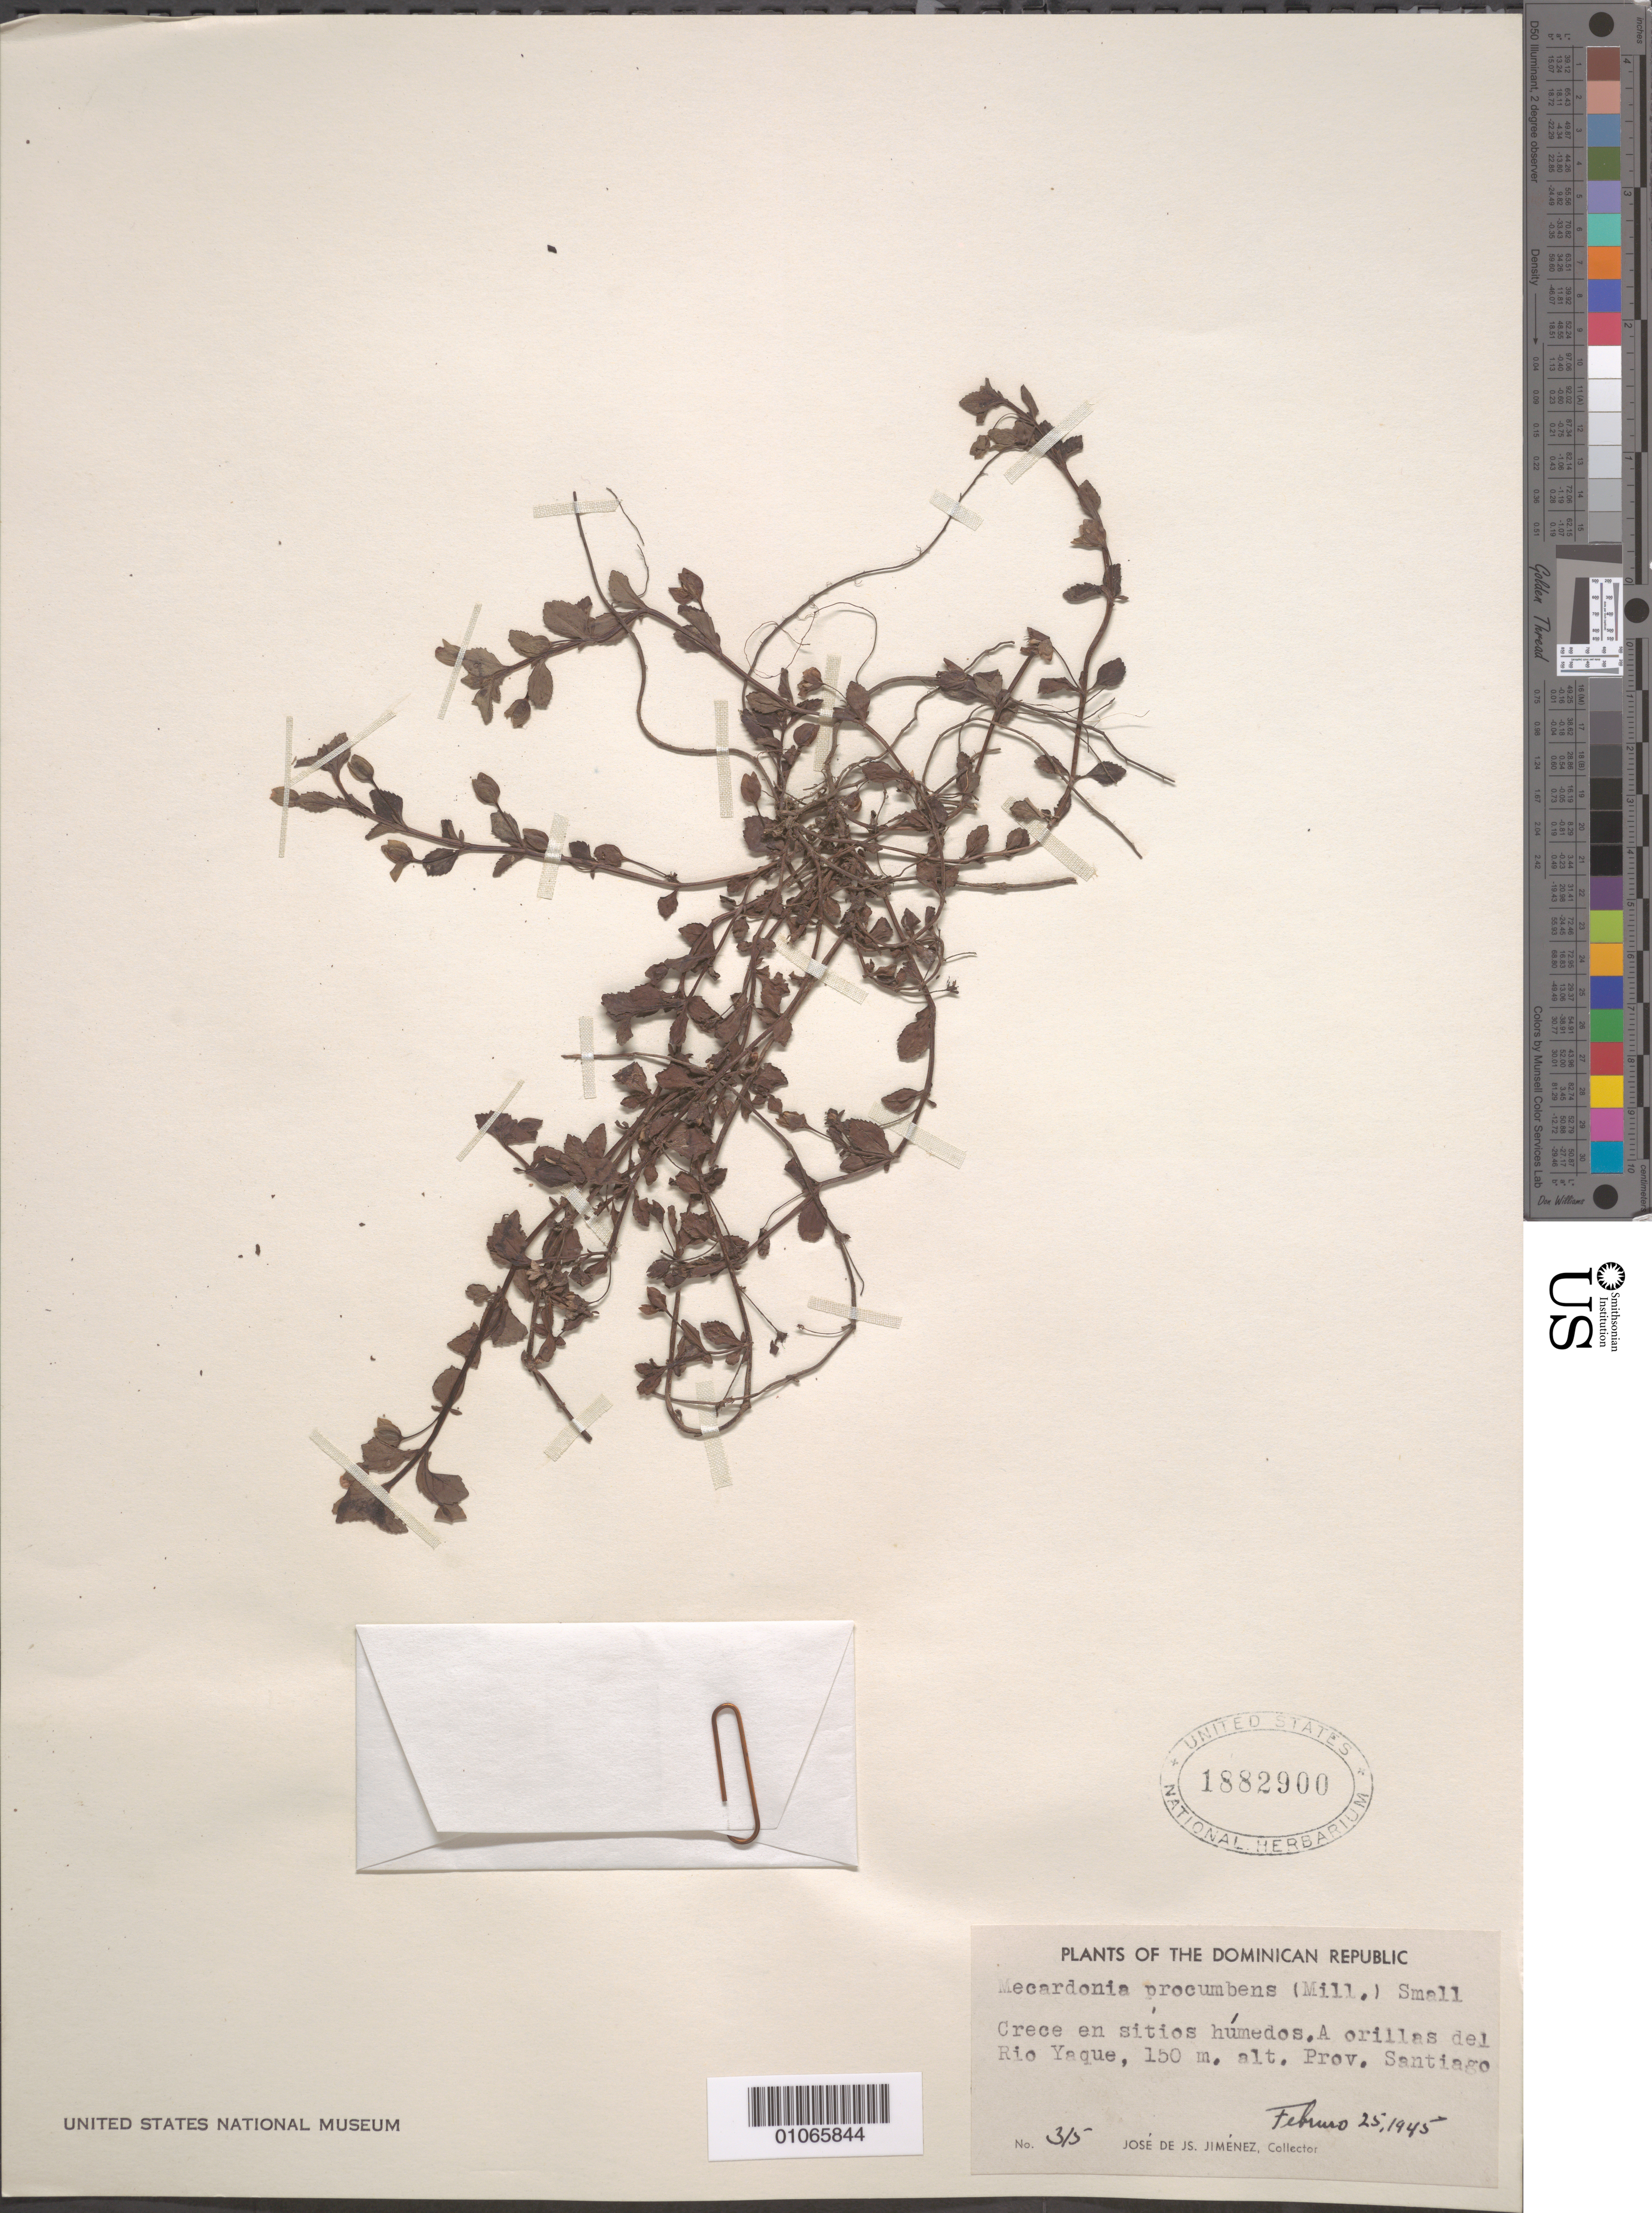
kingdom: Plantae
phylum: Tracheophyta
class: Magnoliopsida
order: Lamiales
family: Plantaginaceae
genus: Mecardonia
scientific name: Mecardonia procumbens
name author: (Mill.) Small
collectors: J. J. Jiménez Almonte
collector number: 315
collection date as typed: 25 Feb 1945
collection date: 1945-02-25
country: Dominican Republic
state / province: Santiago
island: Hispaniola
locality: On the banks of the Rio Yaque.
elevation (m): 150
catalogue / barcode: US 1882900